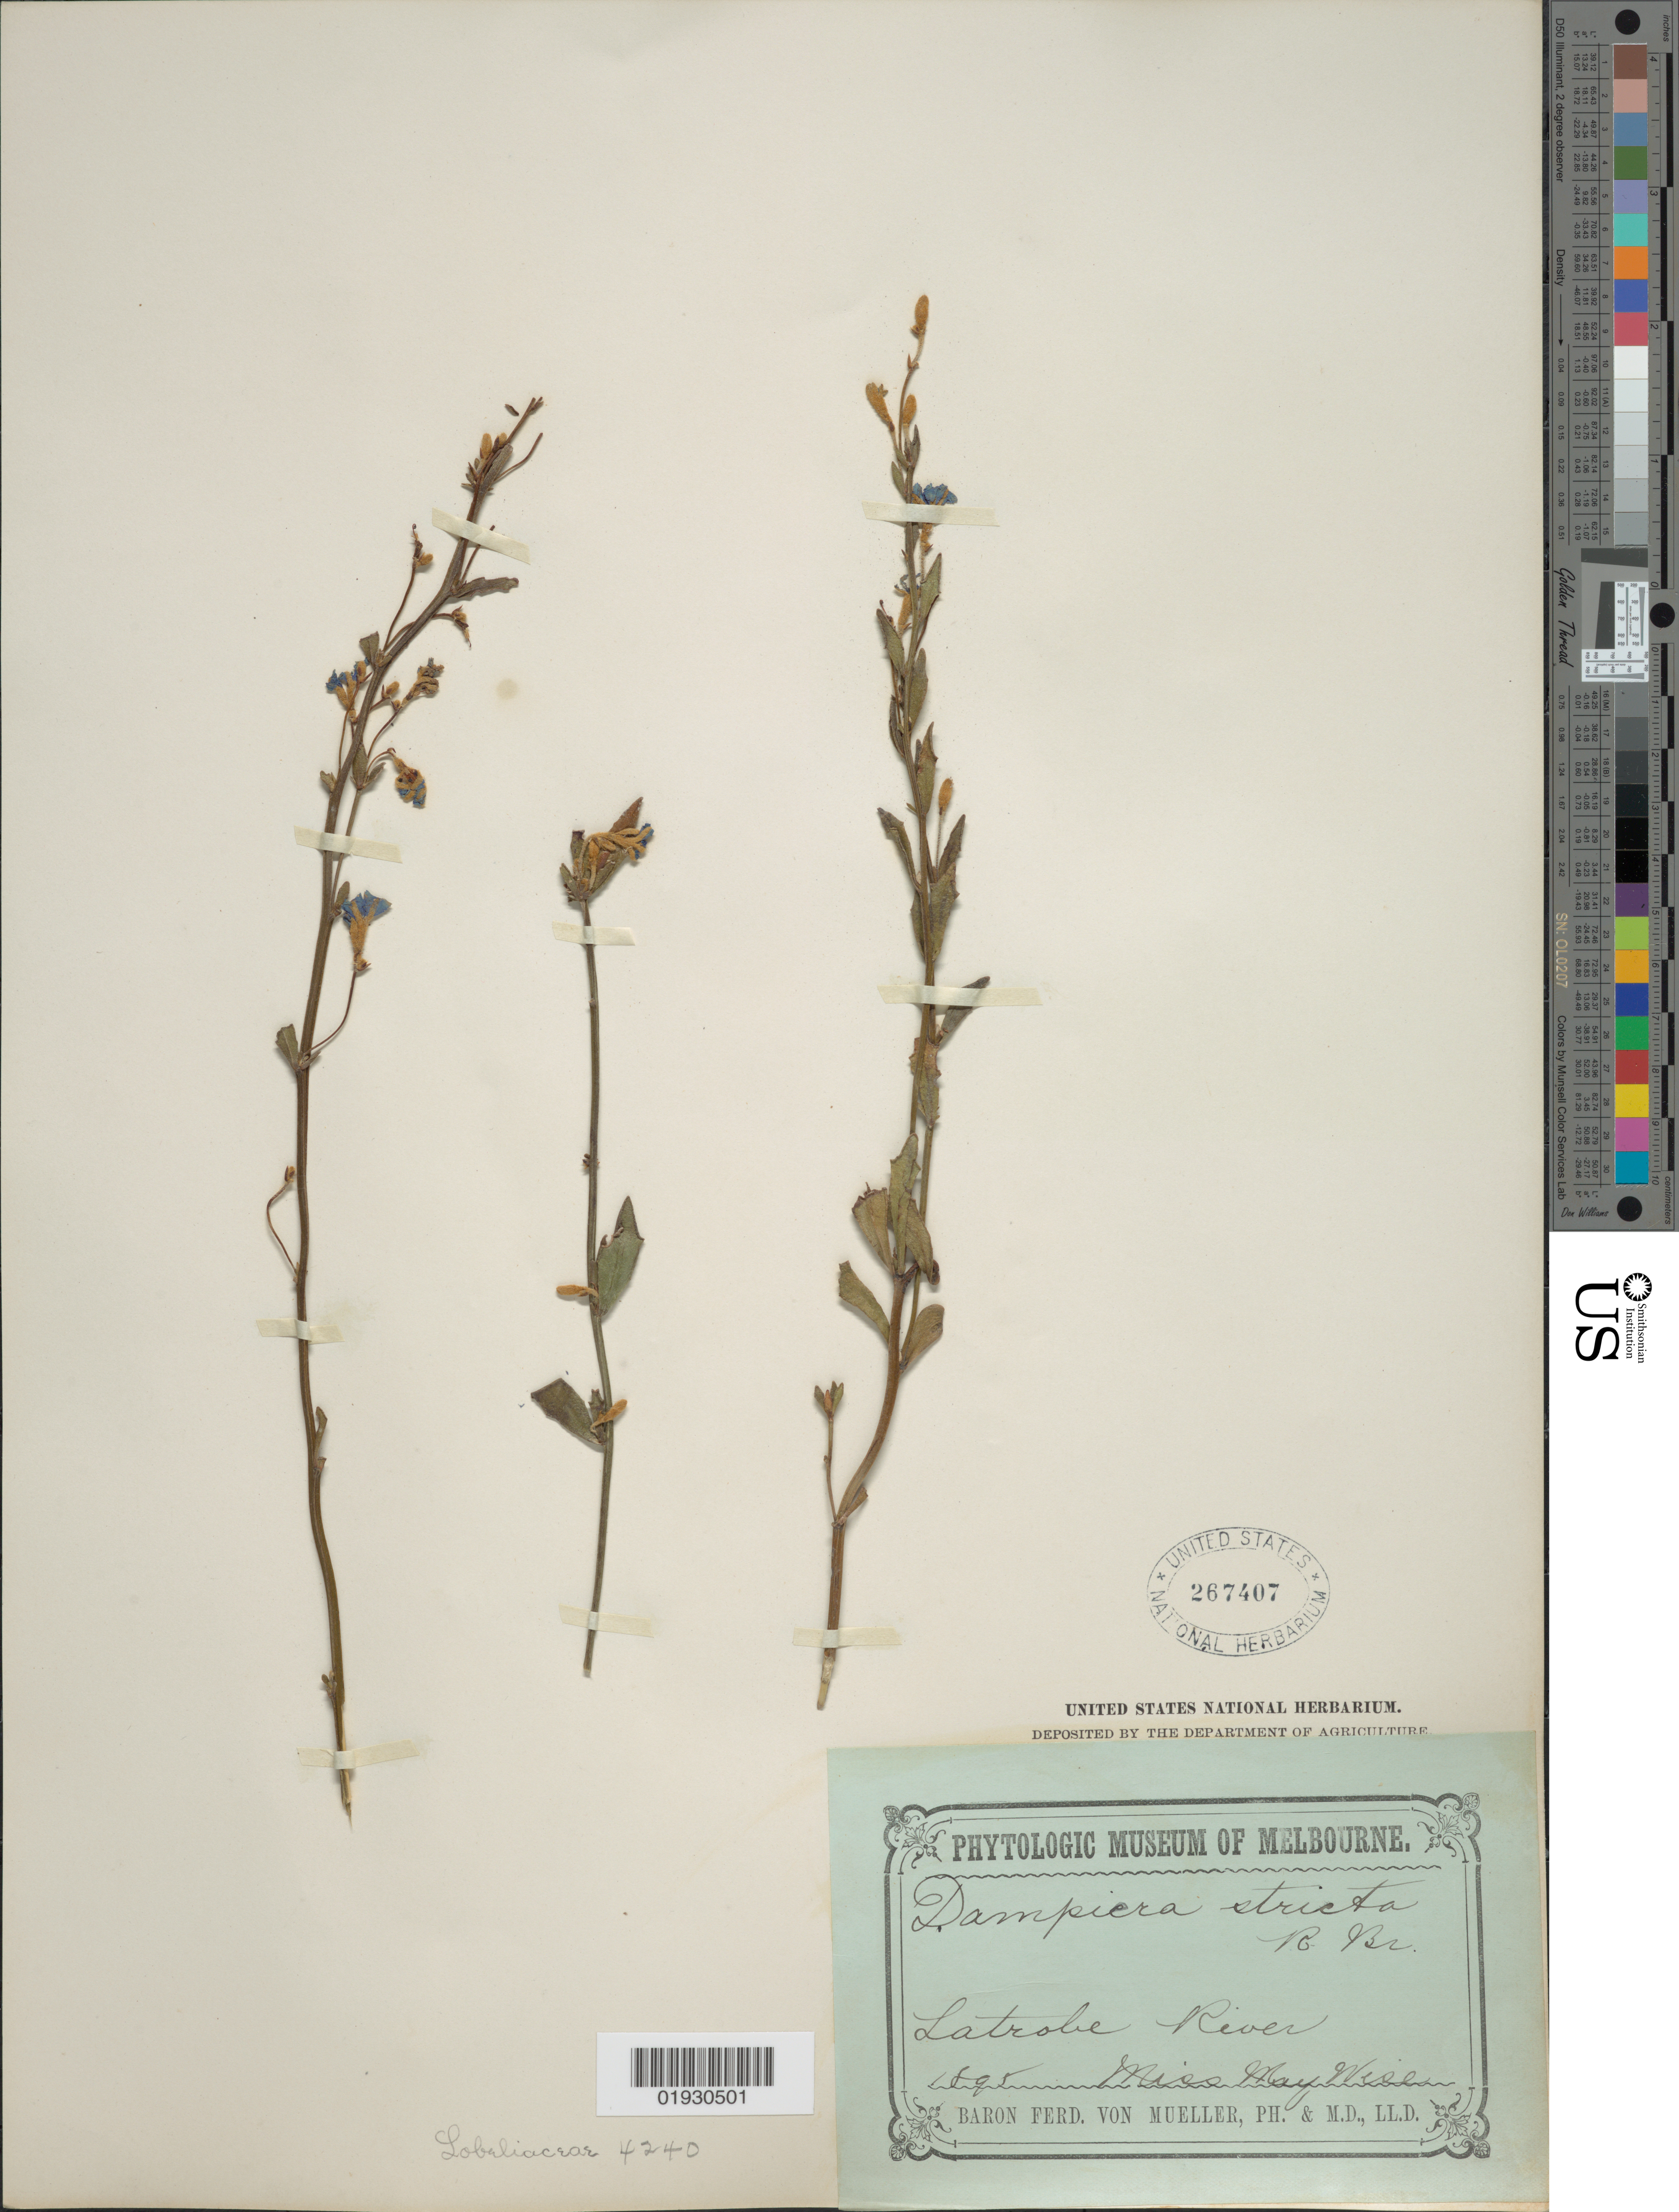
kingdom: Plantae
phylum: Tracheophyta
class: Magnoliopsida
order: Asterales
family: Goodeniaceae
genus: Dampiera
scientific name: Dampiera stricta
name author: (Sm.) R. Br.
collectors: M. Wise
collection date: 1895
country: Australia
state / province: Victoria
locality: Latrobe River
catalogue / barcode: US 267407